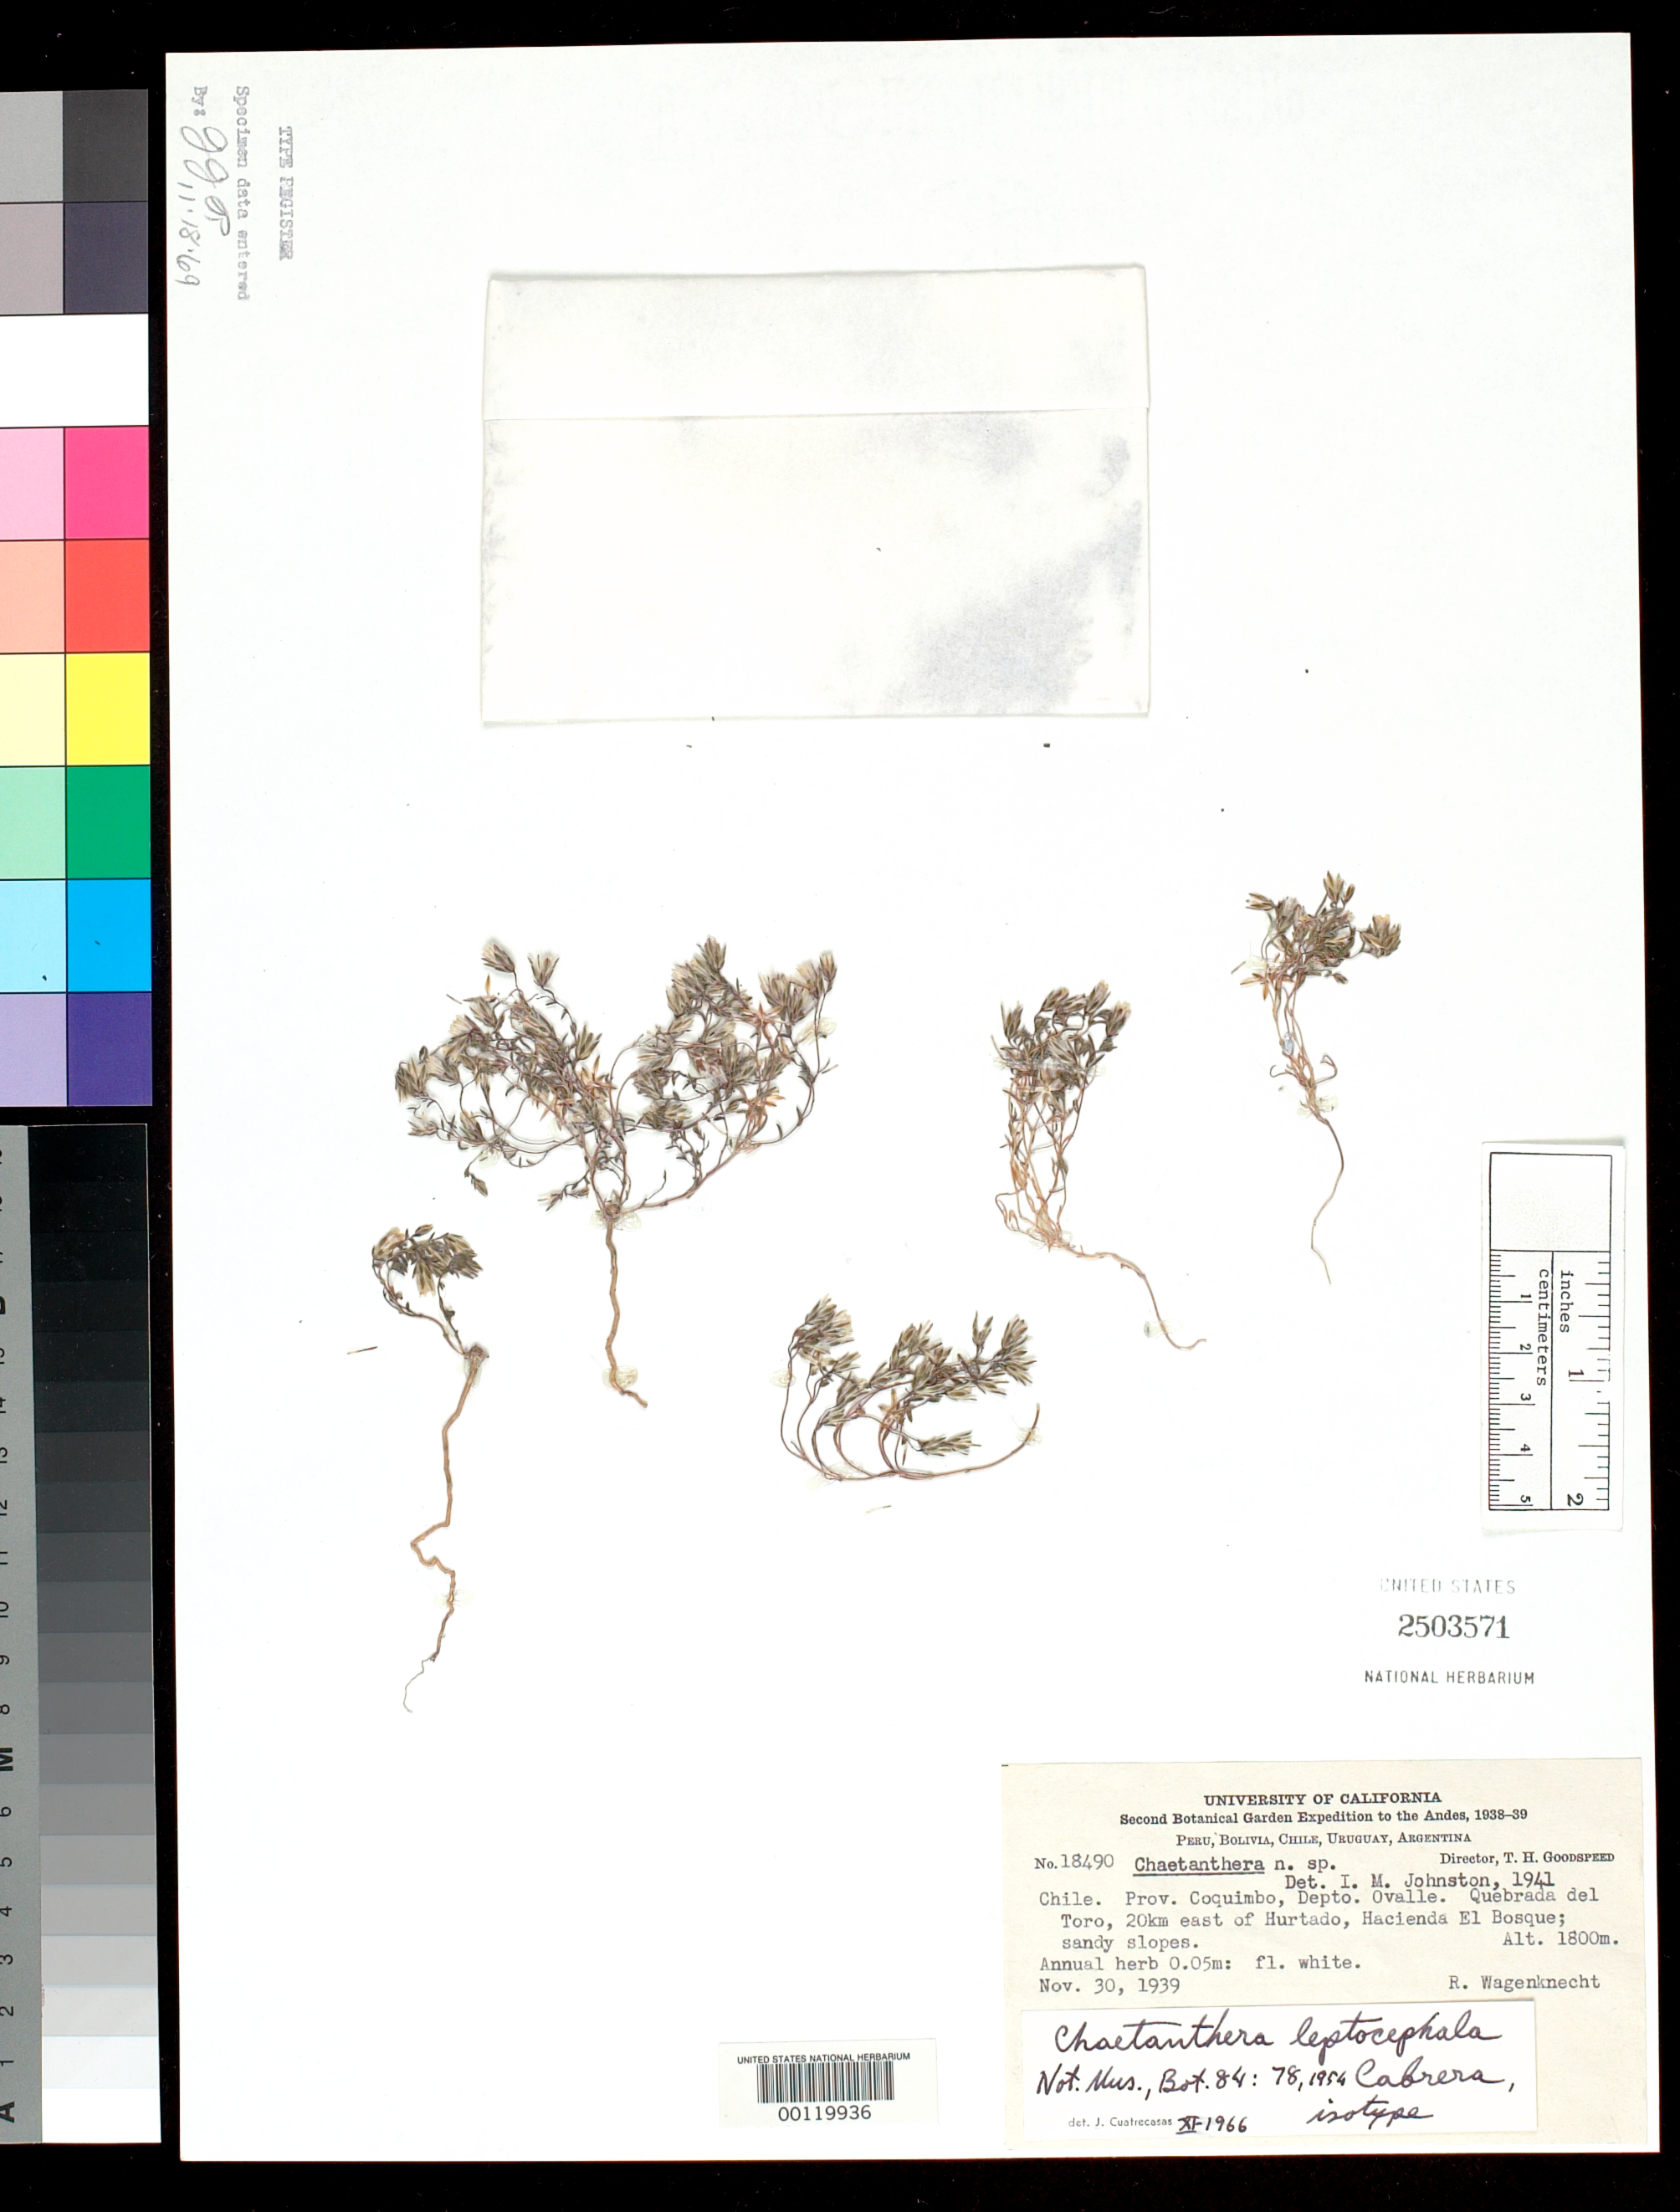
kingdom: Plantae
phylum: Tracheophyta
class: Magnoliopsida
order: Asterales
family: Asteraceae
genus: Chaetanthera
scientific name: Chaetanthera leptocephala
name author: Cabrera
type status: Isotype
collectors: R. Wagenknecht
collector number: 18490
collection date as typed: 30 Nov 1939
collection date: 1939-11-30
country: Chile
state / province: Coquimbo (IV)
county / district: Ovalle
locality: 20 km east of Hurtado.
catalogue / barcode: US 2503571